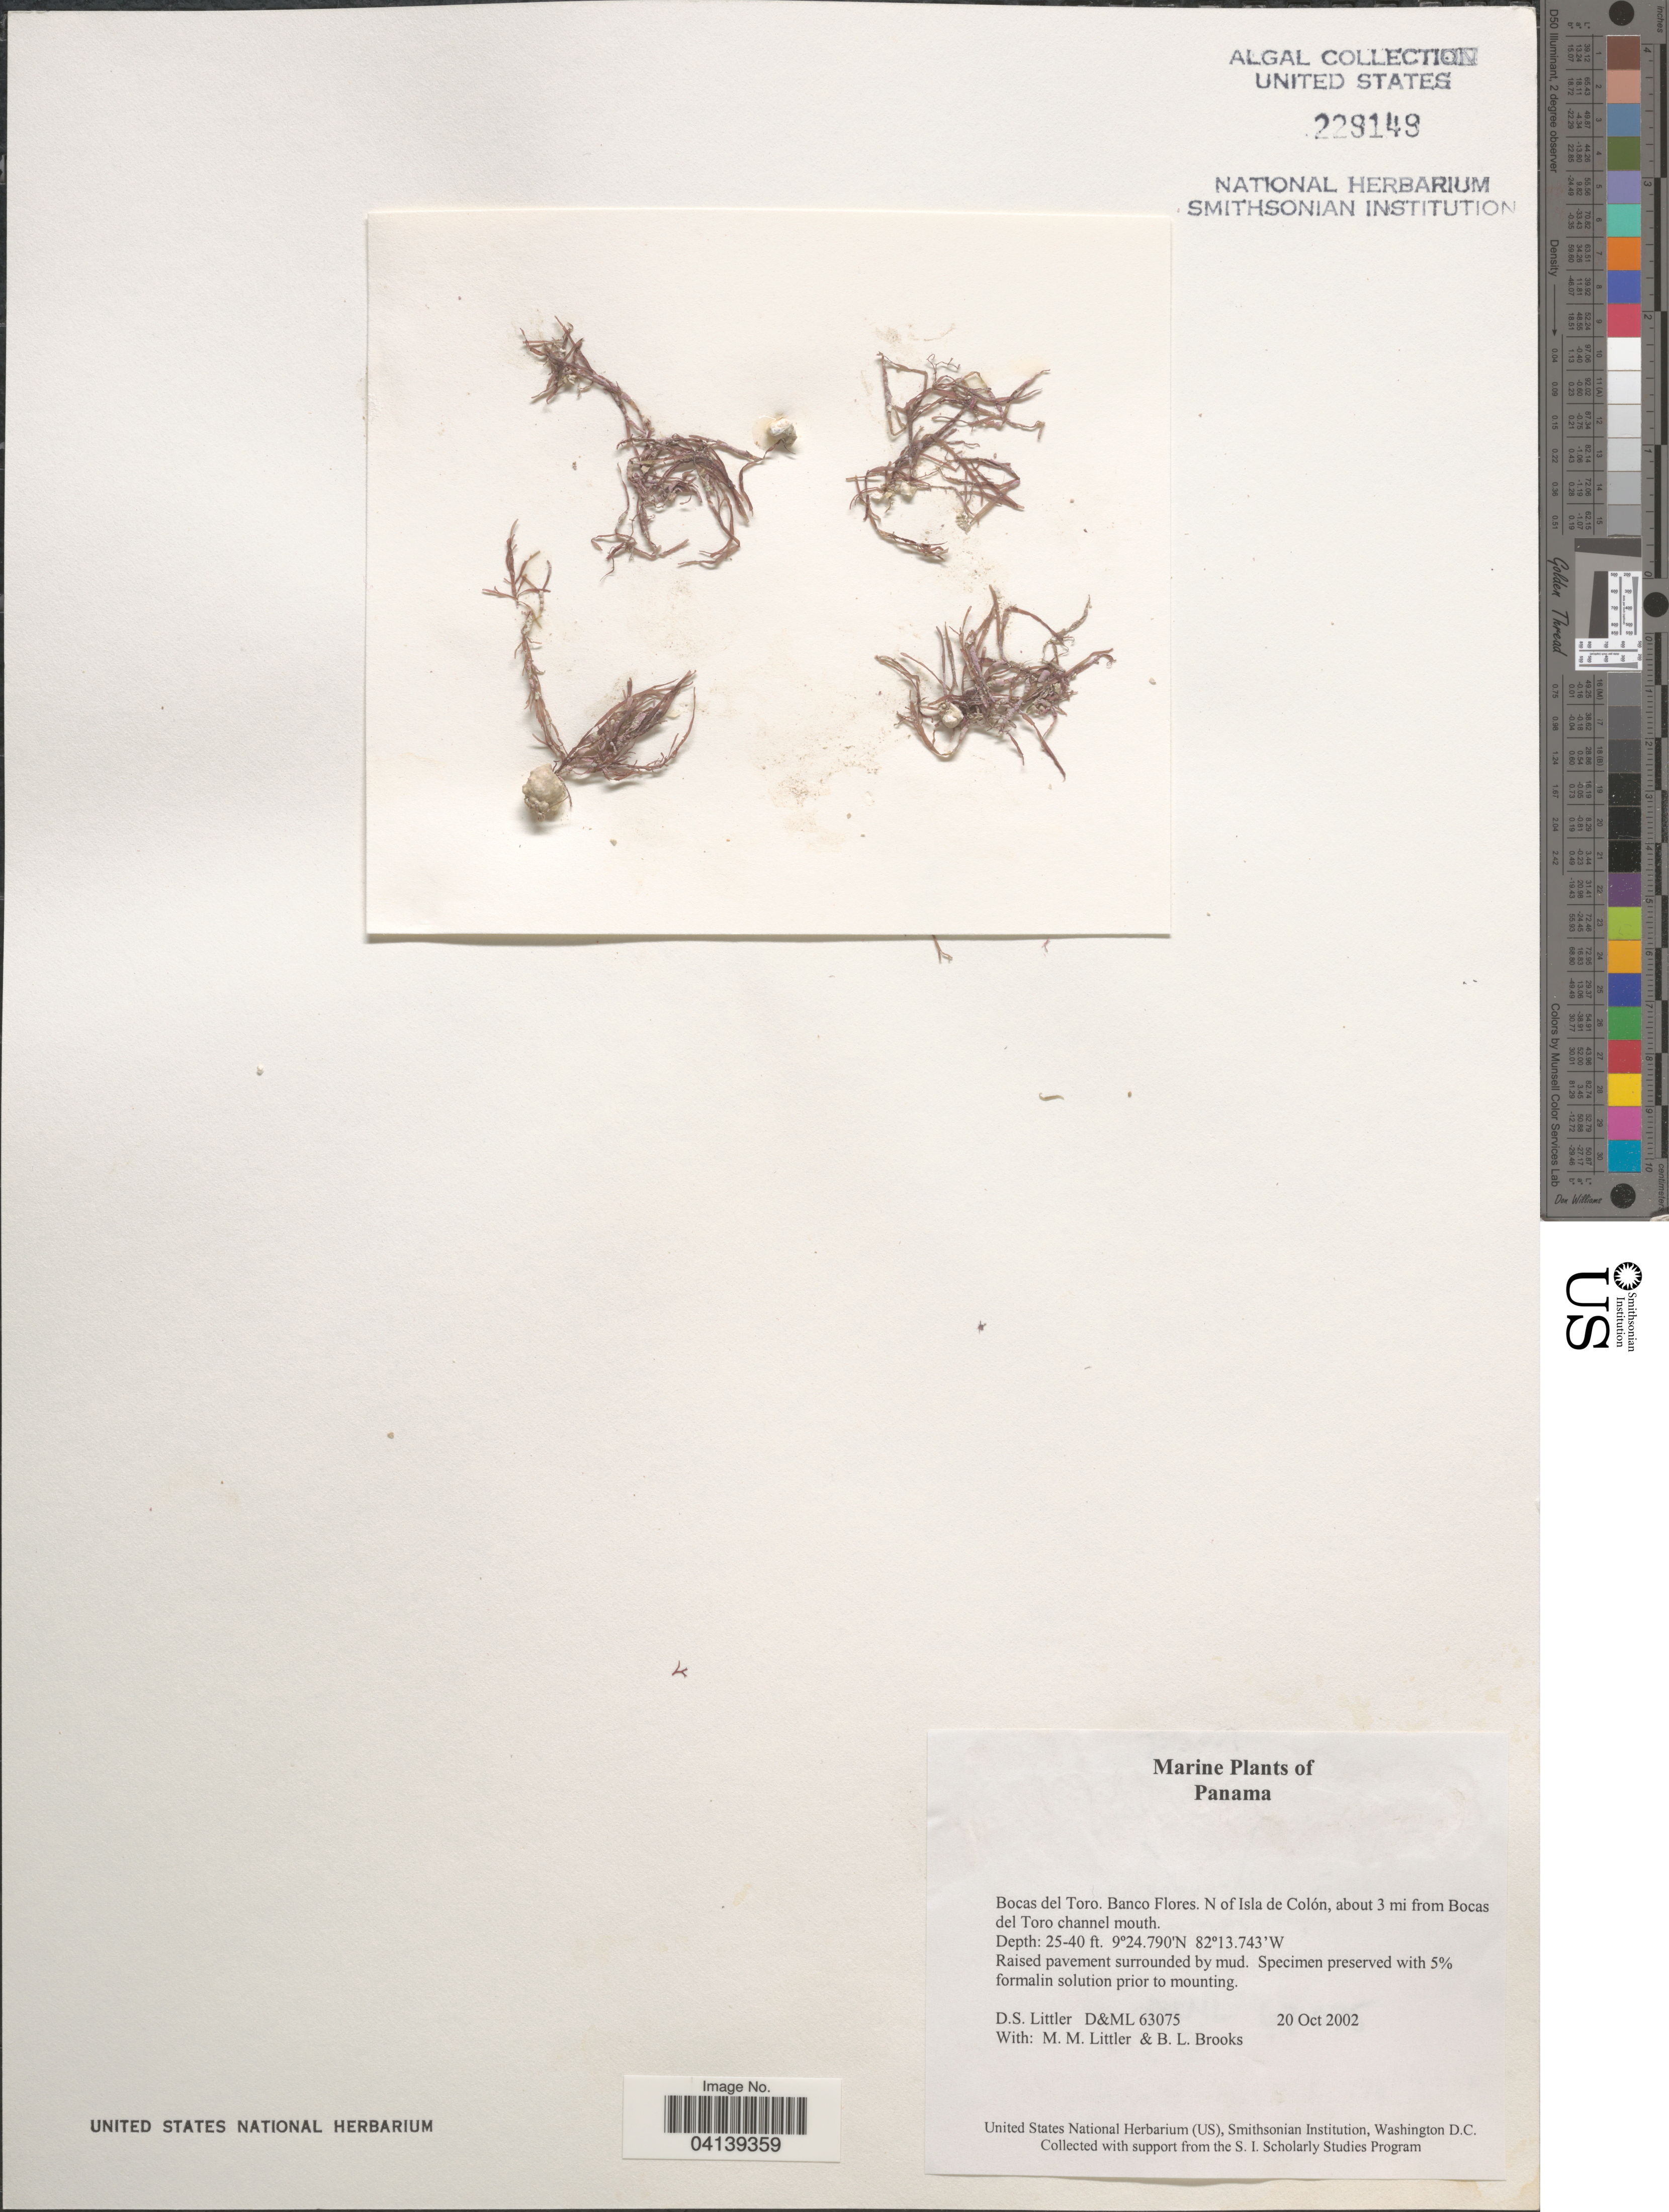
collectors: D. S. Littler & B. Brooks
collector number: D&ML63075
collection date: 2002-10-20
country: Panama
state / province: Bocas del Toro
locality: Banco Flores. N of Isla de Colón, about 3 mi from Bocas del Toro channel mouth.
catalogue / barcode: US 229149